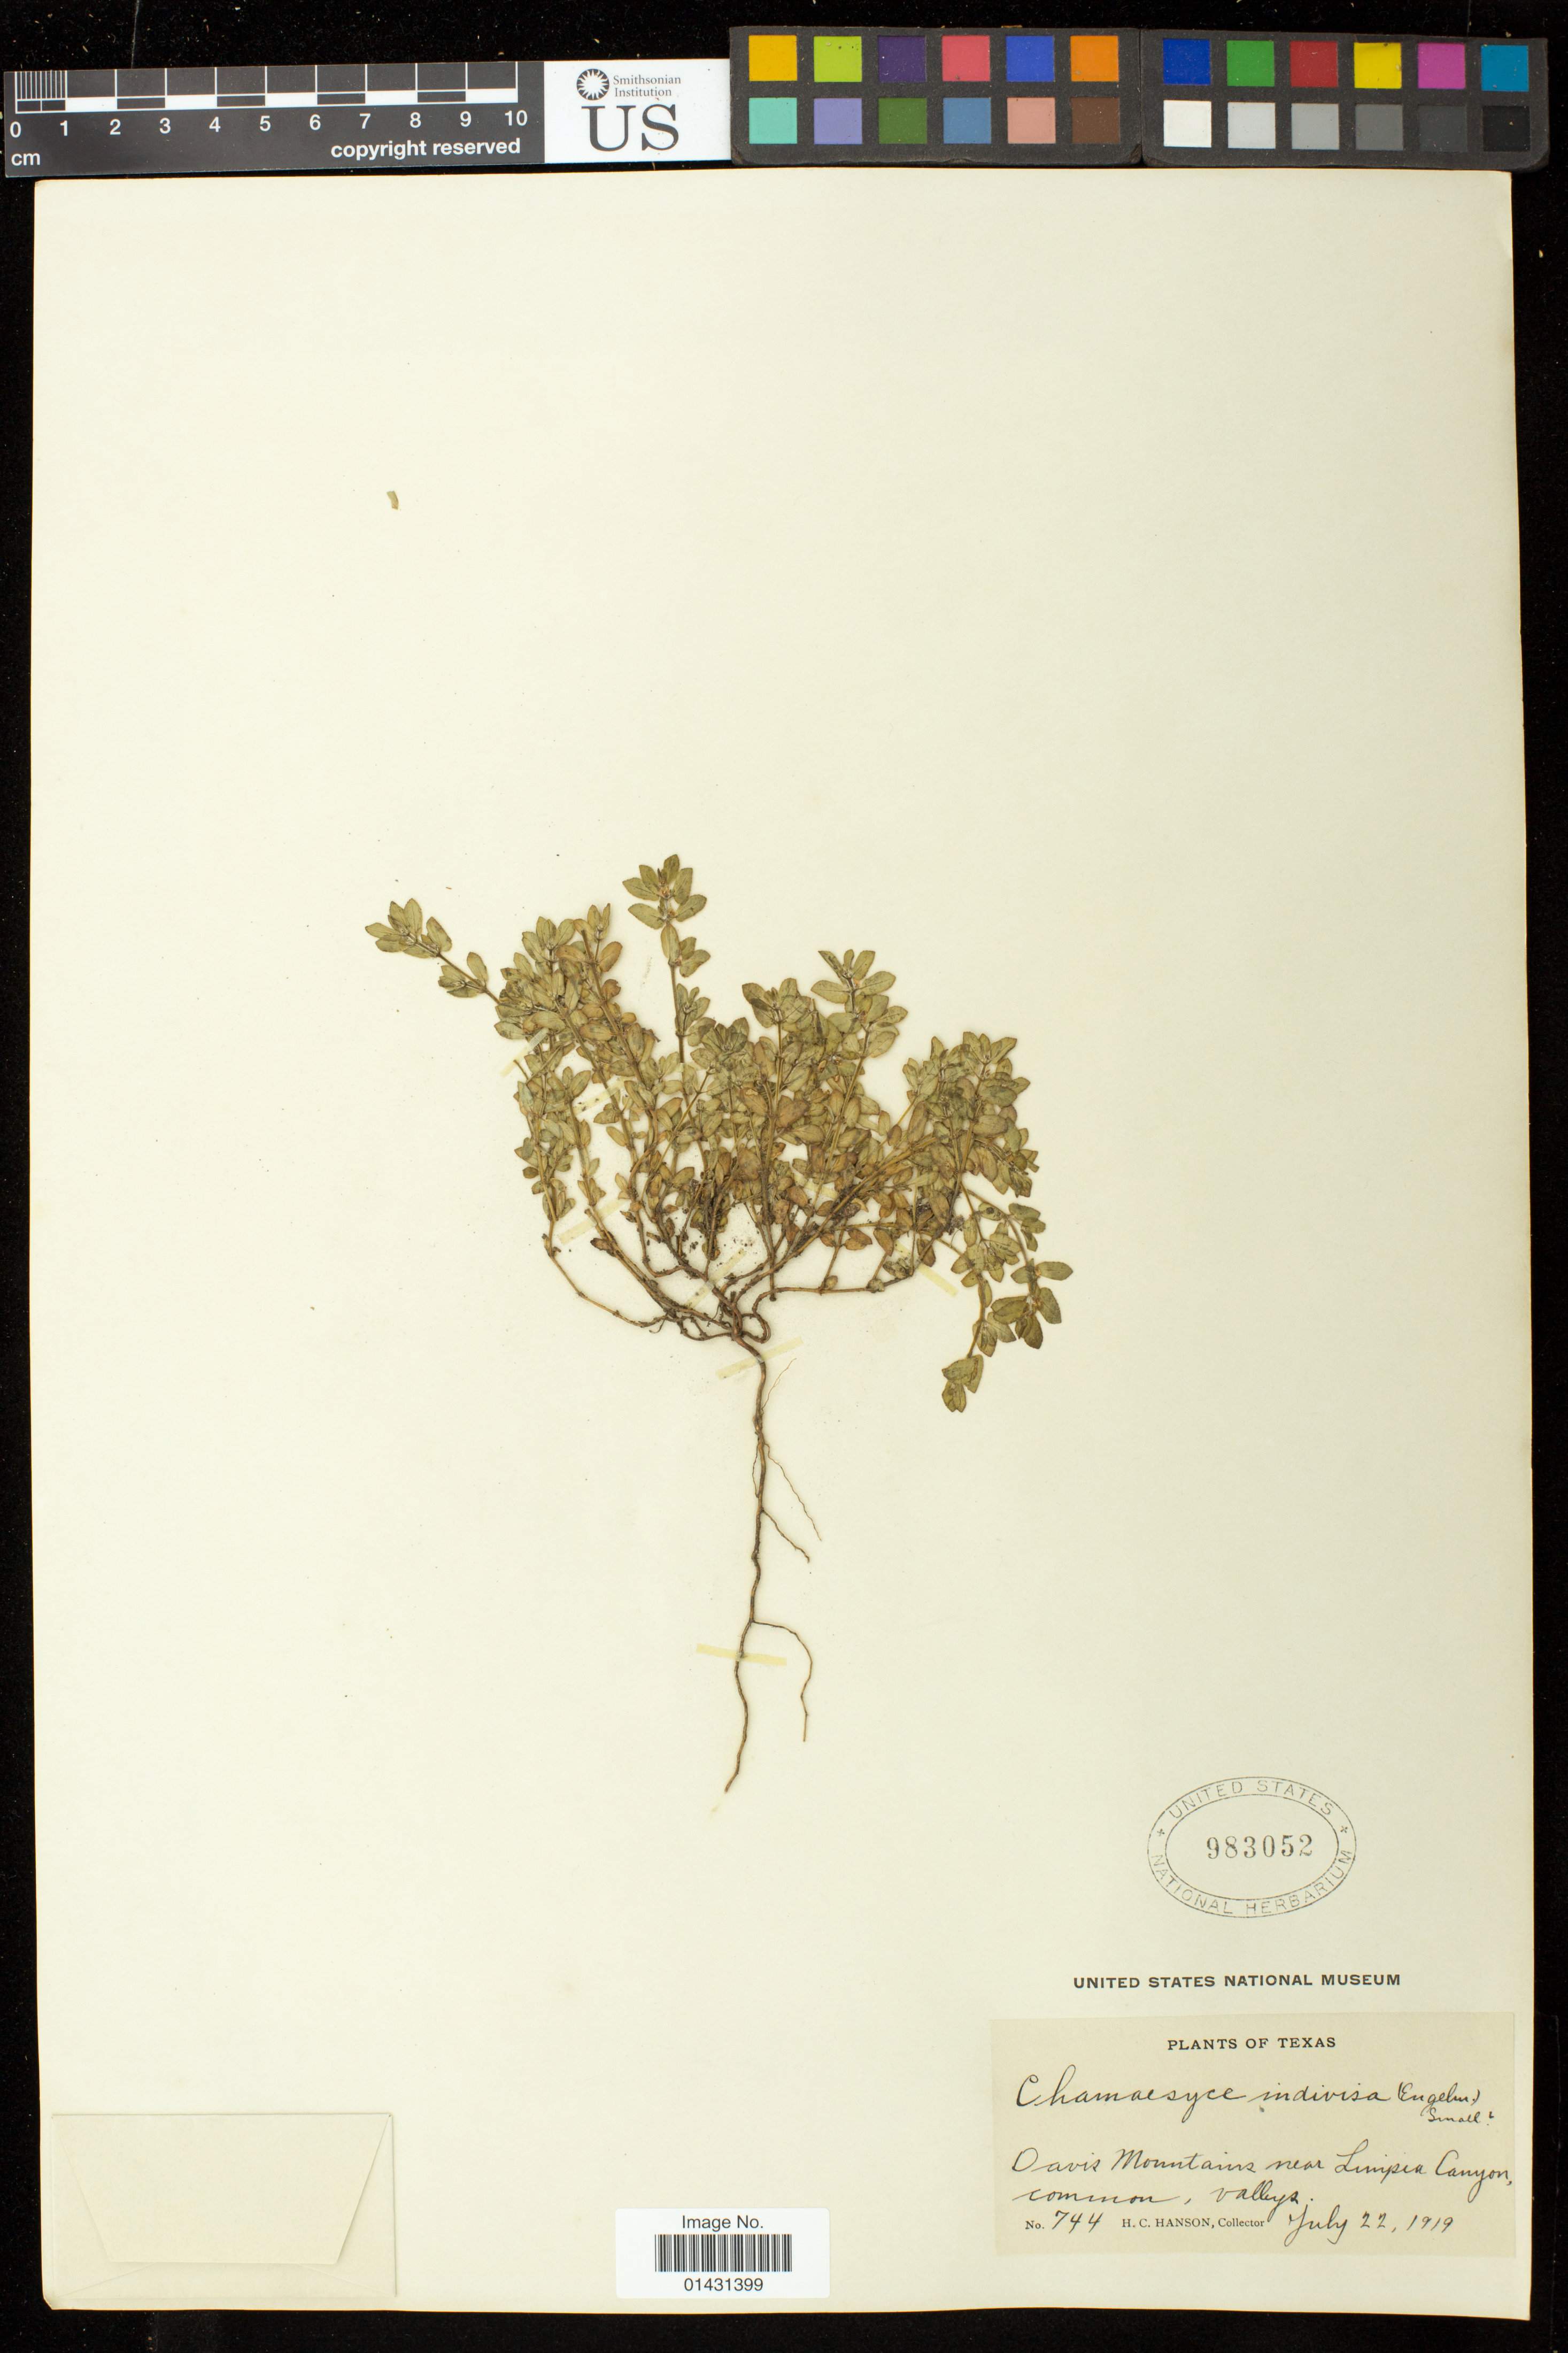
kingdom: Plantae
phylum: Tracheophyta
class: Magnoliopsida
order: Malpighiales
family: Euphorbiaceae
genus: Euphorbia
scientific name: Euphorbia indivisa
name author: (Engelm.) Tidestr.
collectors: H. Hanson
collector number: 744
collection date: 1919-07-22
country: United States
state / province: Texas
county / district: Jeff Davis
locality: Davis Mountains near Limpia Canyon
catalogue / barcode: US 983052